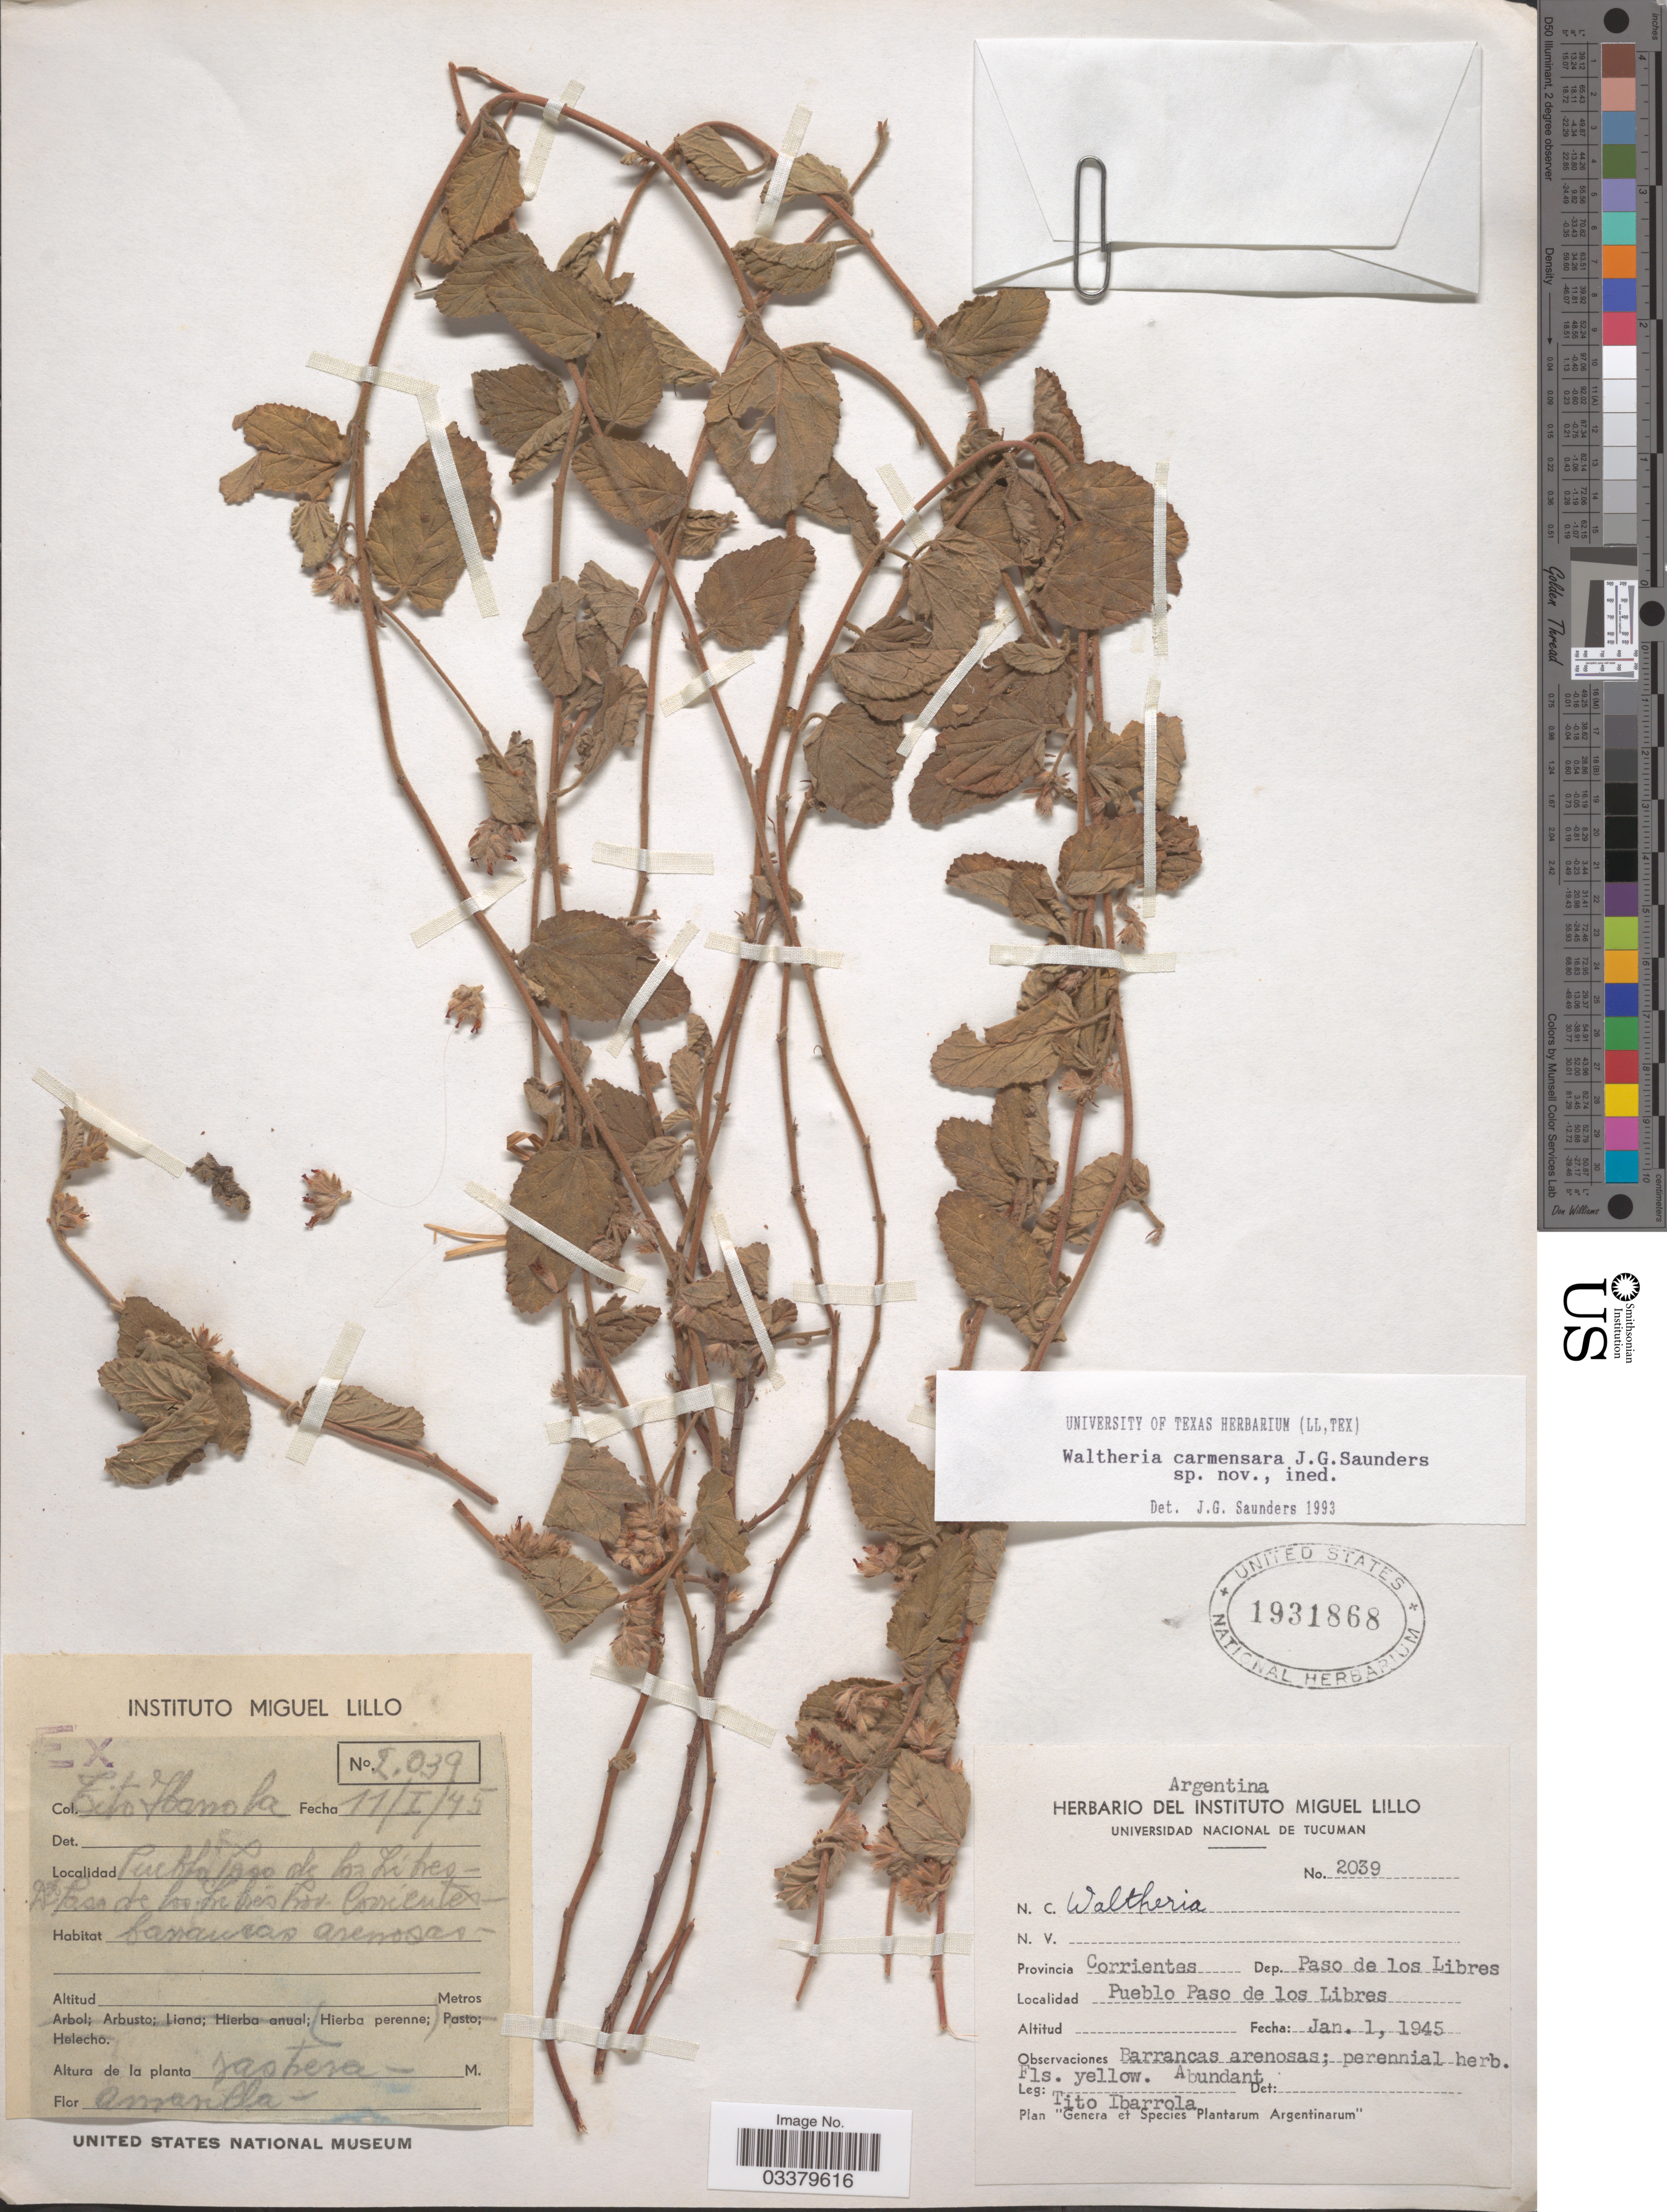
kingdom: Plantae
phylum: Tracheophyta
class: Magnoliopsida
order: Malvales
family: Malvaceae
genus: Waltheria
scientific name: Waltheria carmensarae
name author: J.G. Saunders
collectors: T. Ibarrola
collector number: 2039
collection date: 1945-01-01/1945-01-11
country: Argentina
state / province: Corrientes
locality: Dep. Paso de los Libres. Pueblo Paso de los Libres.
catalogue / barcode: US 1931868